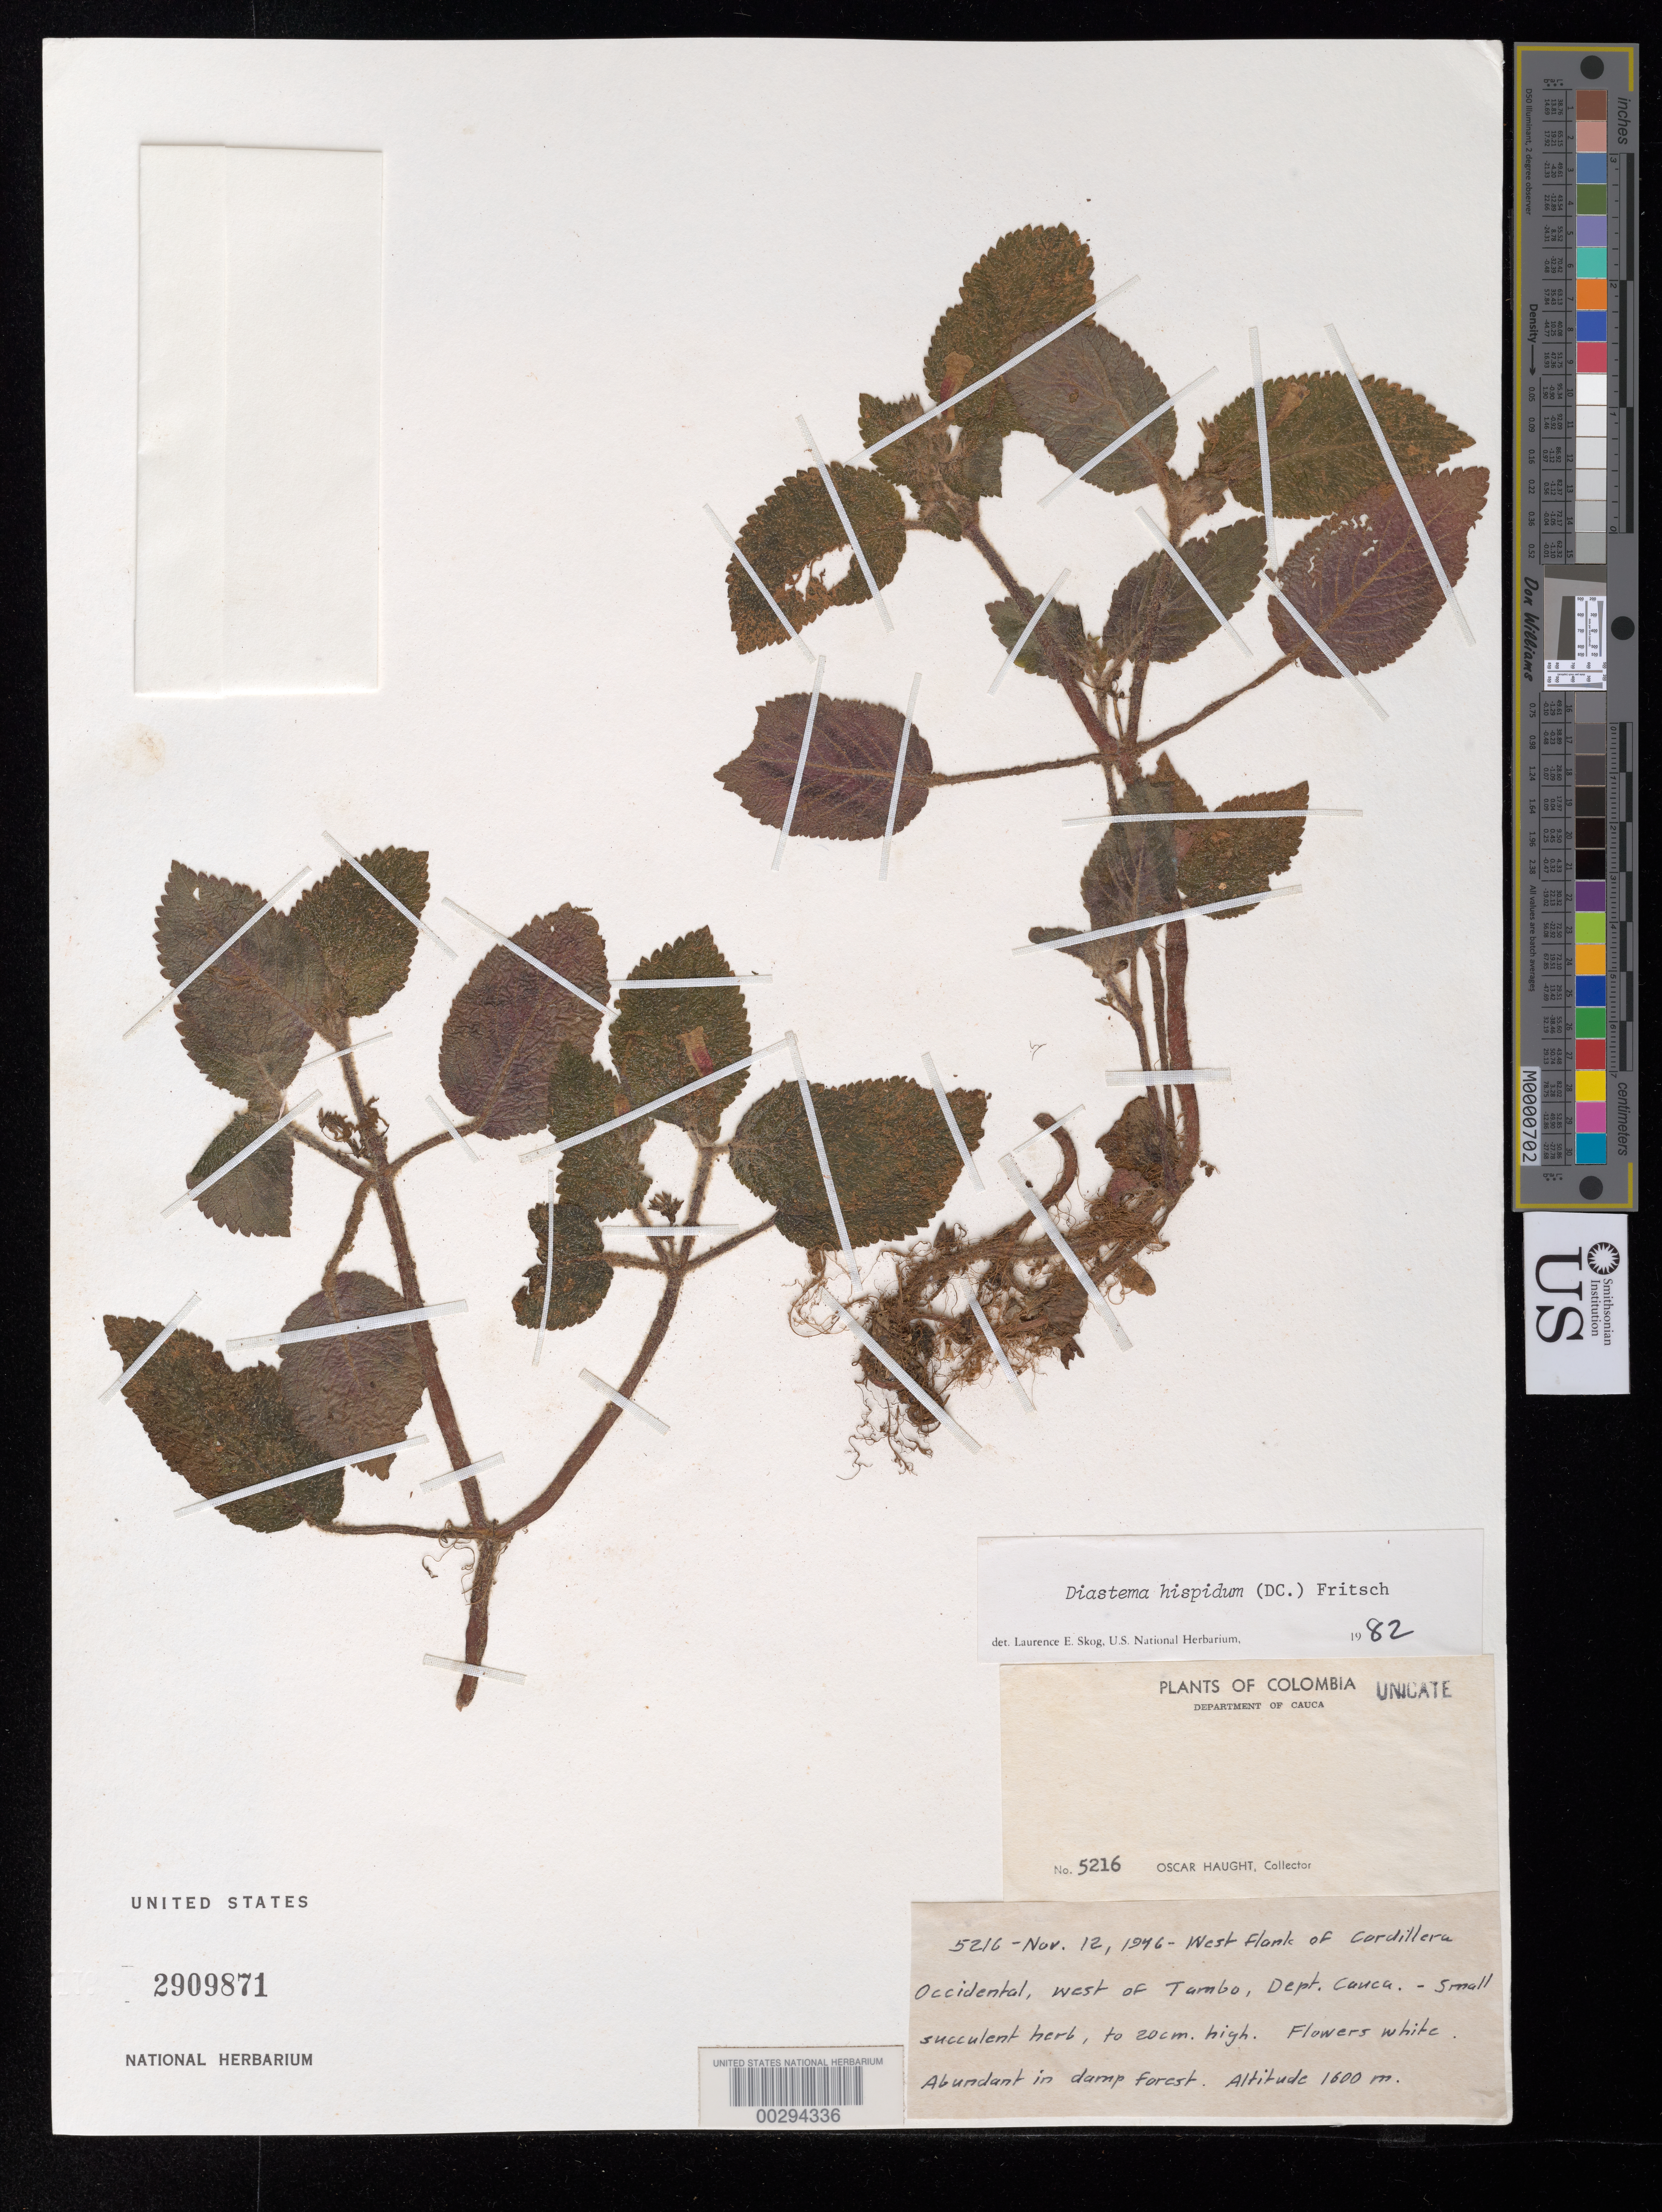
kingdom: Plantae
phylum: Tracheophyta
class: Magnoliopsida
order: Lamiales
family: Gesneriaceae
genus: Diastema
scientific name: Diastema hispidum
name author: (DC.) Fritsch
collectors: O. L. Haught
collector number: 5216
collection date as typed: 12 Nov 1946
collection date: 1946-11-12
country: Colombia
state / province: Cauca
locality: W flank of Cordillera Occidental, W of Tambo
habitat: Damp forest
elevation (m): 1600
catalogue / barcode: US 2909871